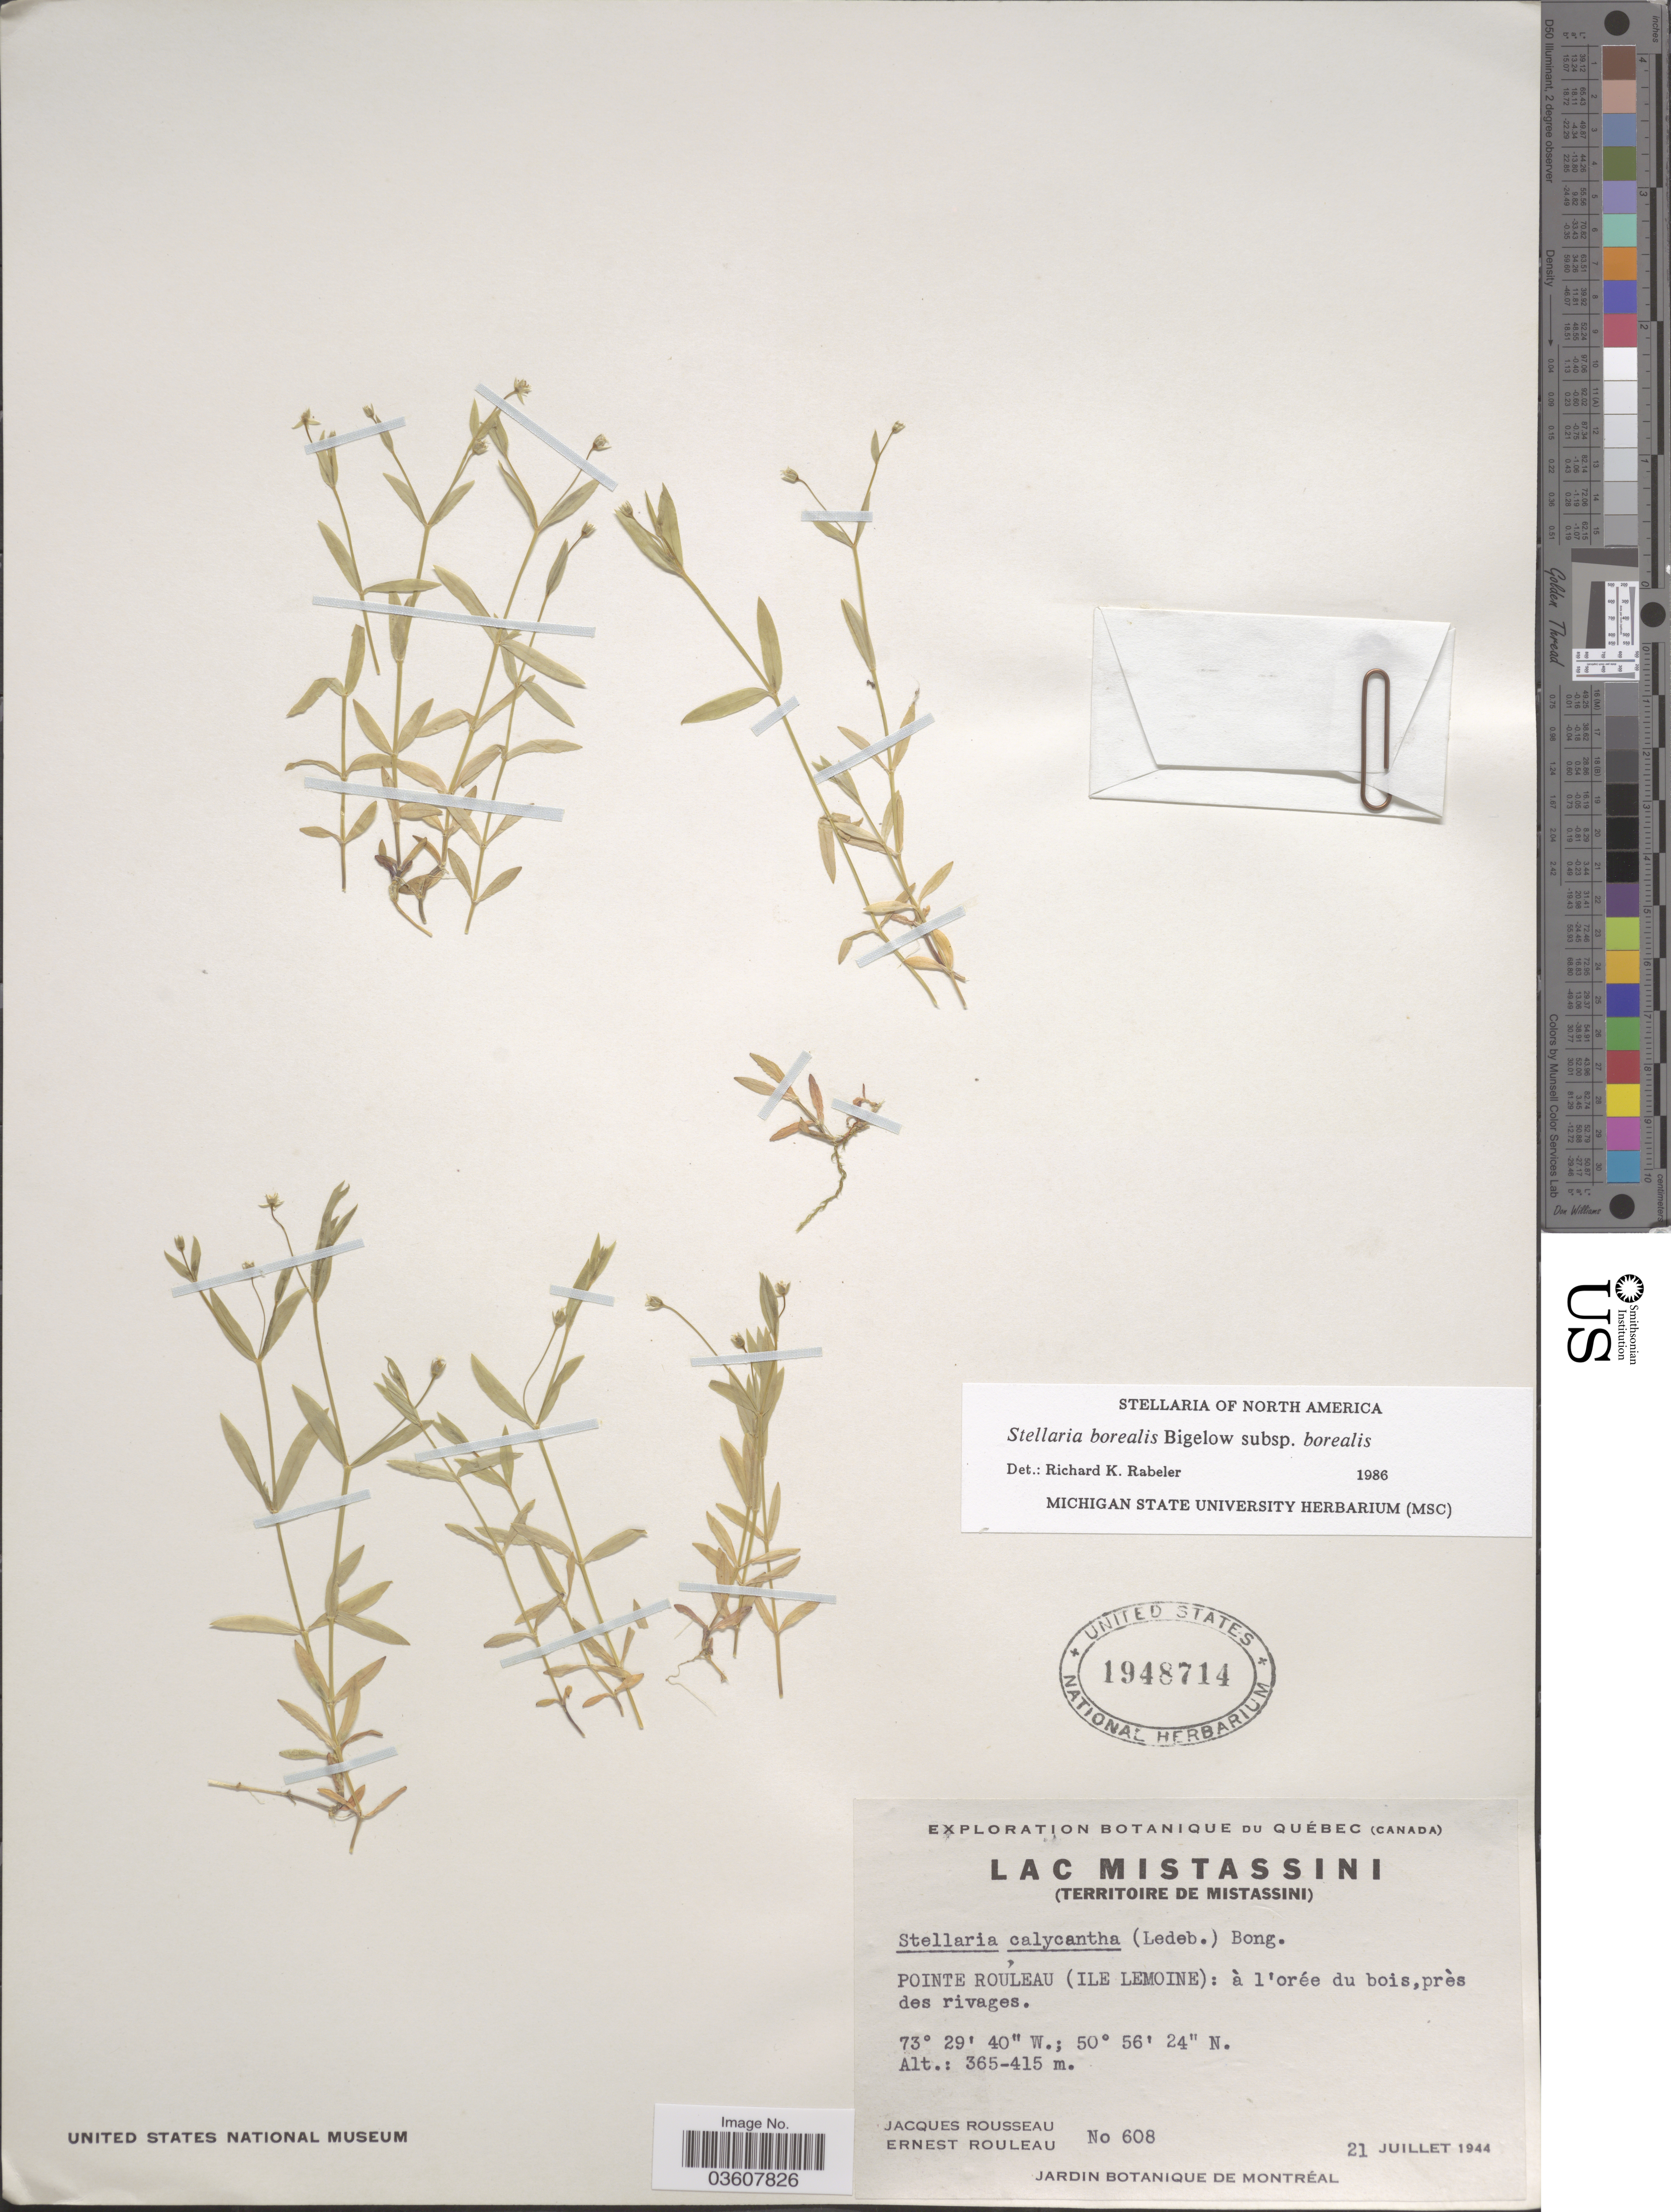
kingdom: Plantae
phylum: Tracheophyta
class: Magnoliopsida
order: Caryophyllales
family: Caryophyllaceae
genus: Stellaria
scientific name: Stellaria borealis subsp. borealis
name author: Bigelow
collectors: J. Rousseau & J. Rouleau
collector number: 608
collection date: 1944-07-21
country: Canada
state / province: Quebec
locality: Lac Mistassini (Territoire de Mistassini) Pointe Rouleau (Ile Lemoine): à l'orée du bois, près des rivages.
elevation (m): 365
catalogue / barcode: US 1948714